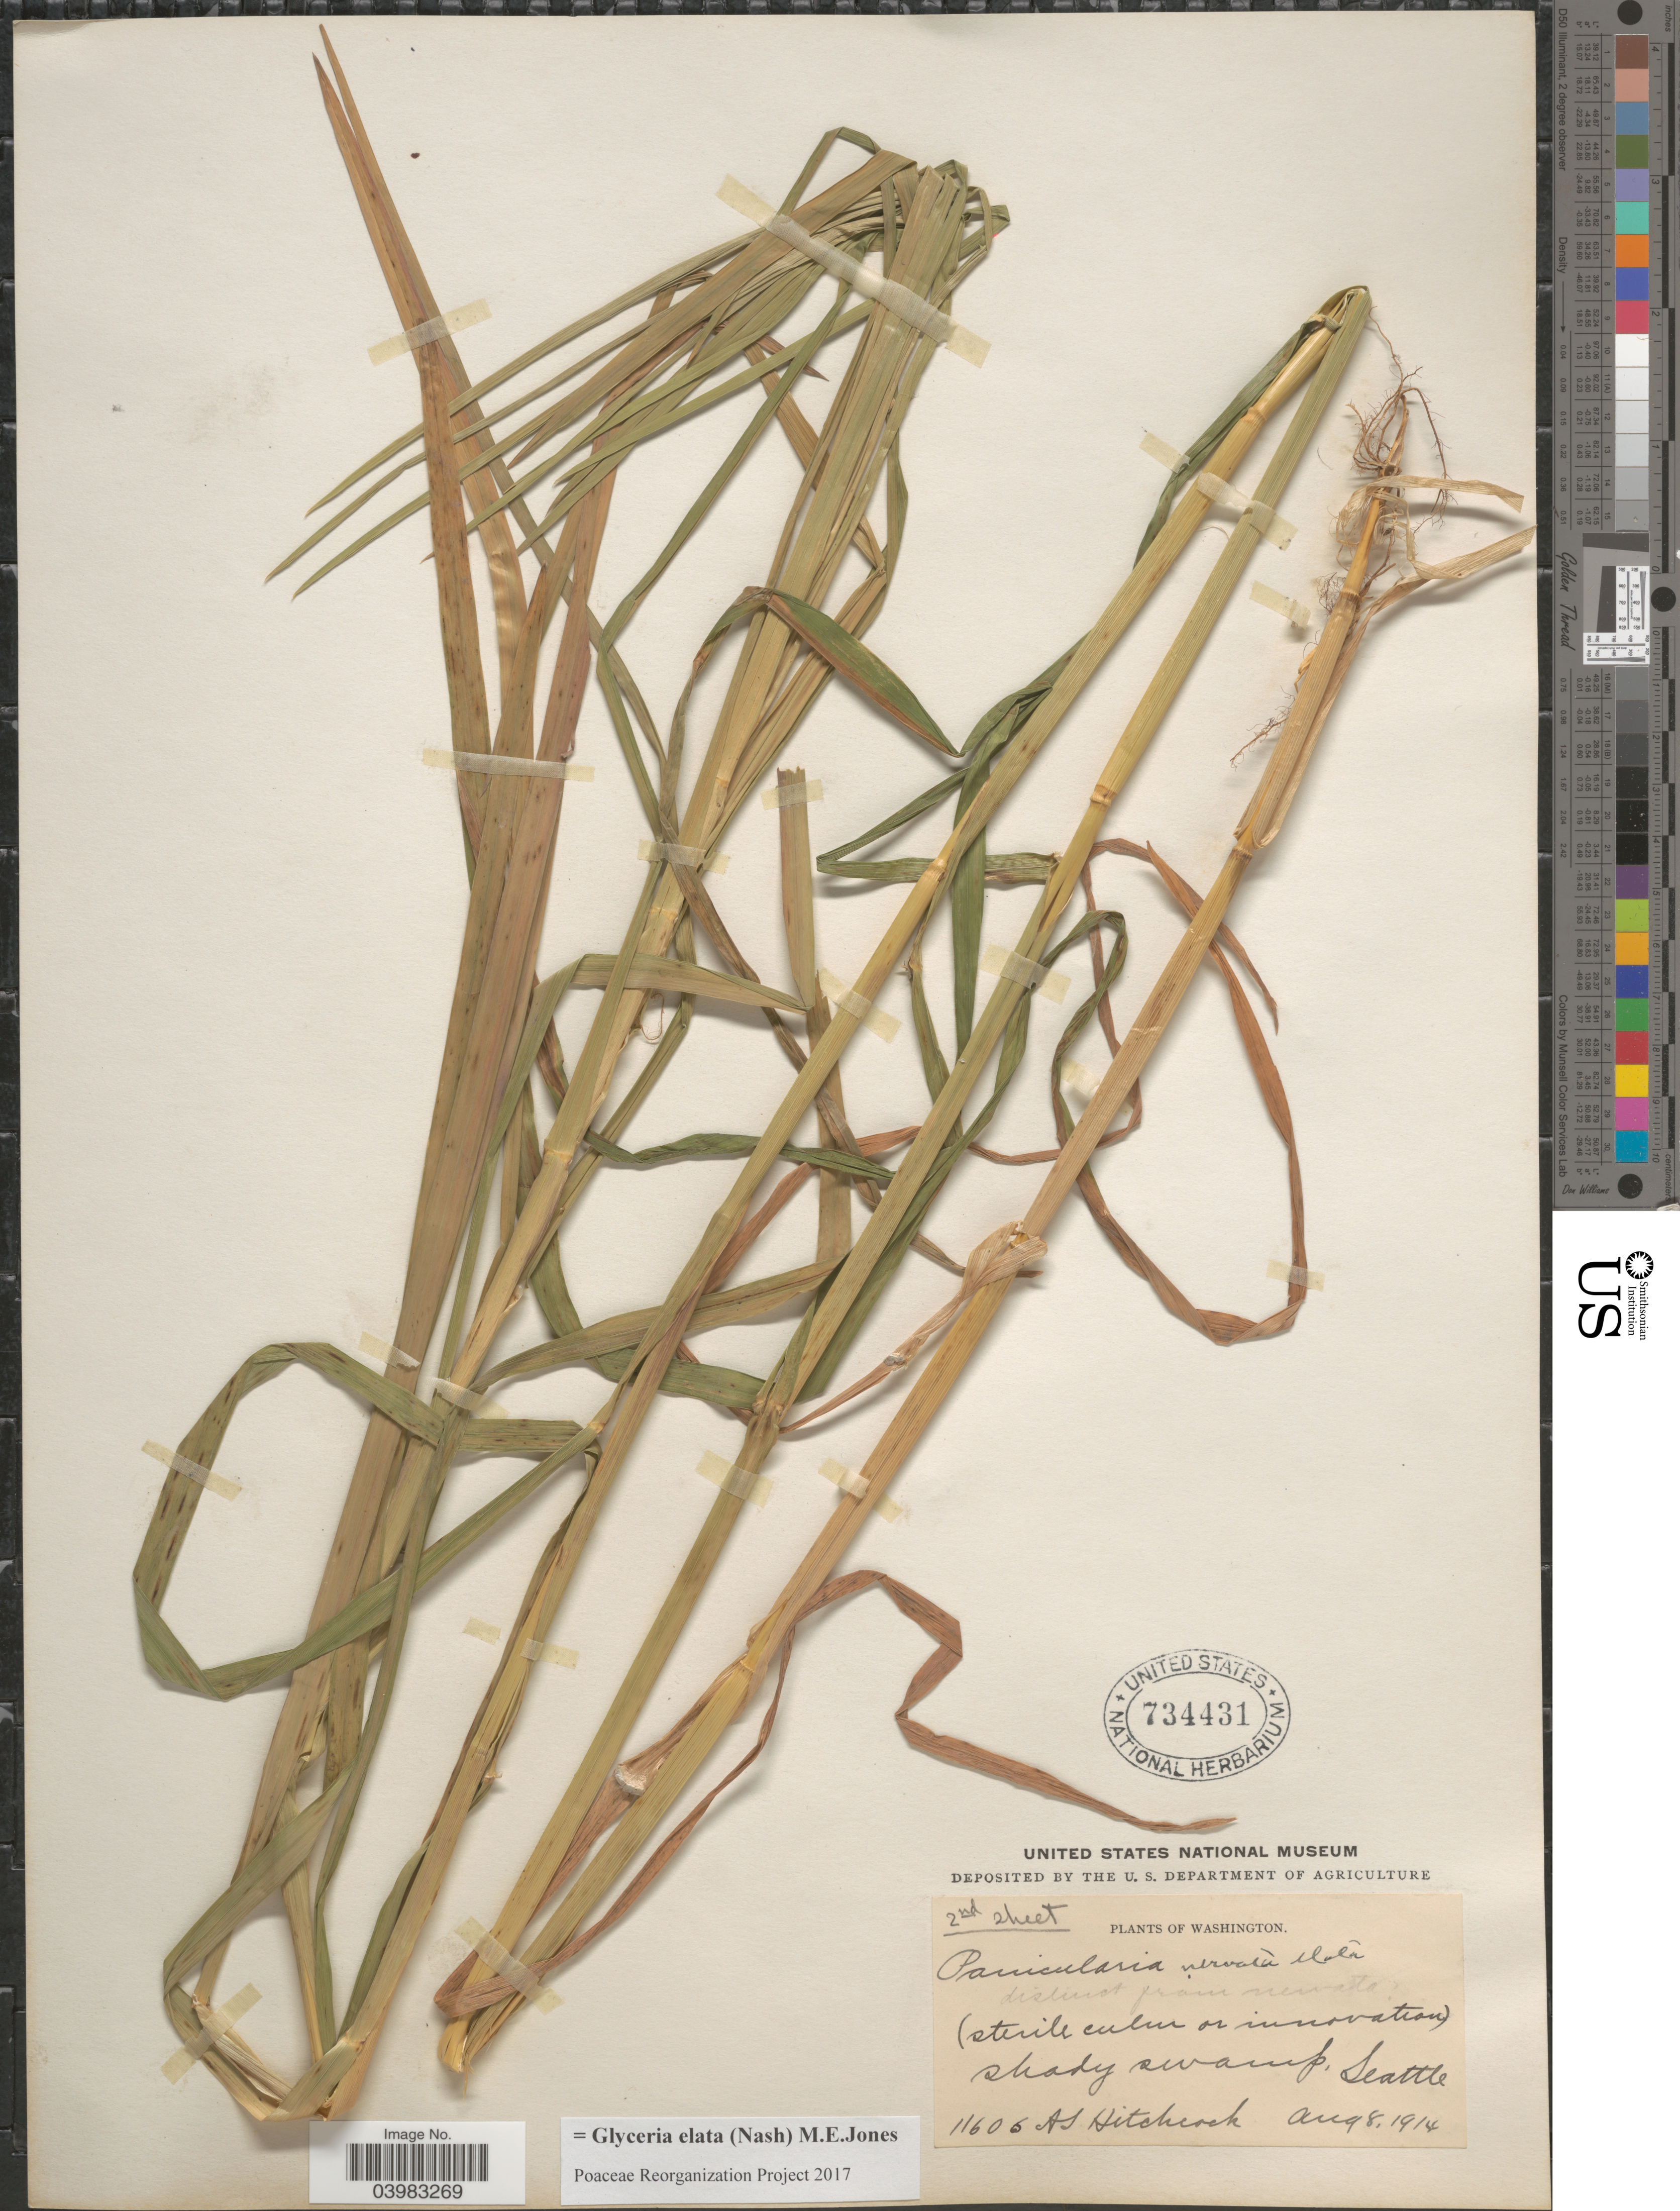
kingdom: Plantae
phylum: Tracheophyta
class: Liliopsida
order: Poales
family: Poaceae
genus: Glyceria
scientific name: Glyceria elata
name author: (Nash) M.E. Jones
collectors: A. S. Hitchcock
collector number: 11606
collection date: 1914-08-08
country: United States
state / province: Washington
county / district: King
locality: Seattle.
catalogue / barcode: US 734431